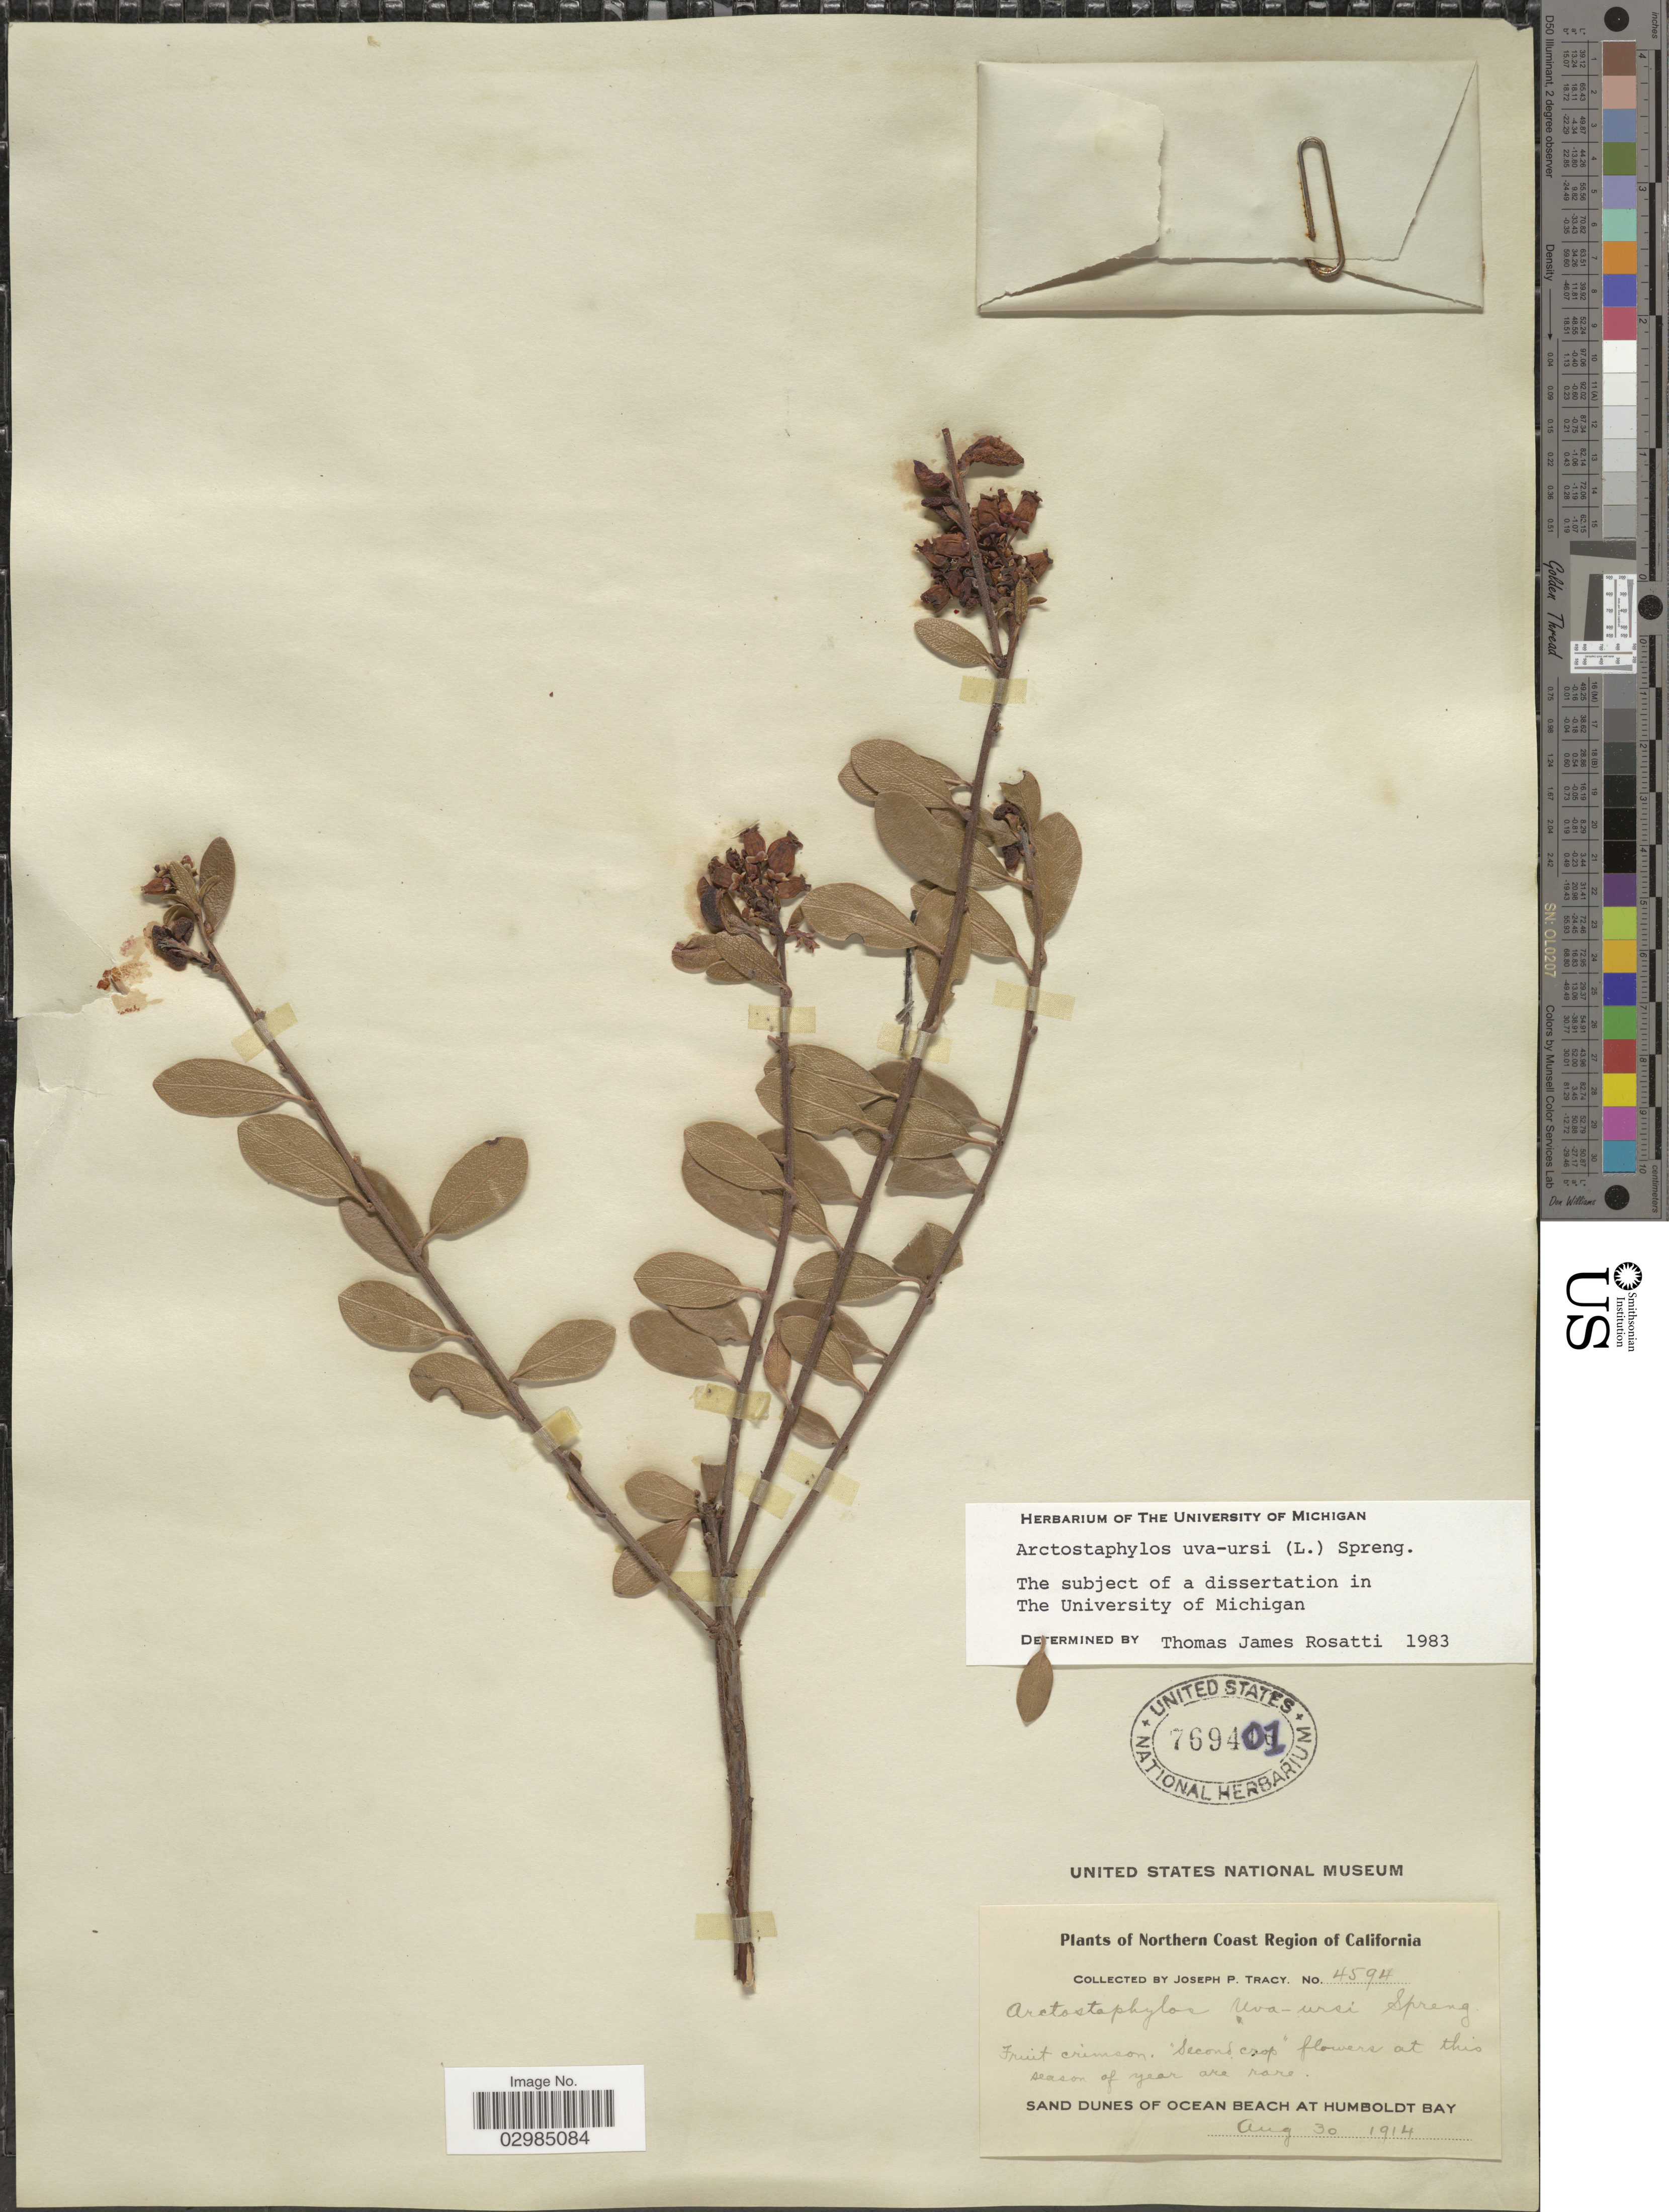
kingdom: Plantae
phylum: Tracheophyta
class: Magnoliopsida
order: Ericales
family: Ericaceae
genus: Arctostaphylos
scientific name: Arctostaphylos uva-ursi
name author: (L.) Spreng.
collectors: J. Tracy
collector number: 4594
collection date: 1914-08-30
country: United States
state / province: California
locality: Northern Coast Region of California. Sand dunes of ocean beach at Humboldt Bay.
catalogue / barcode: US 769401